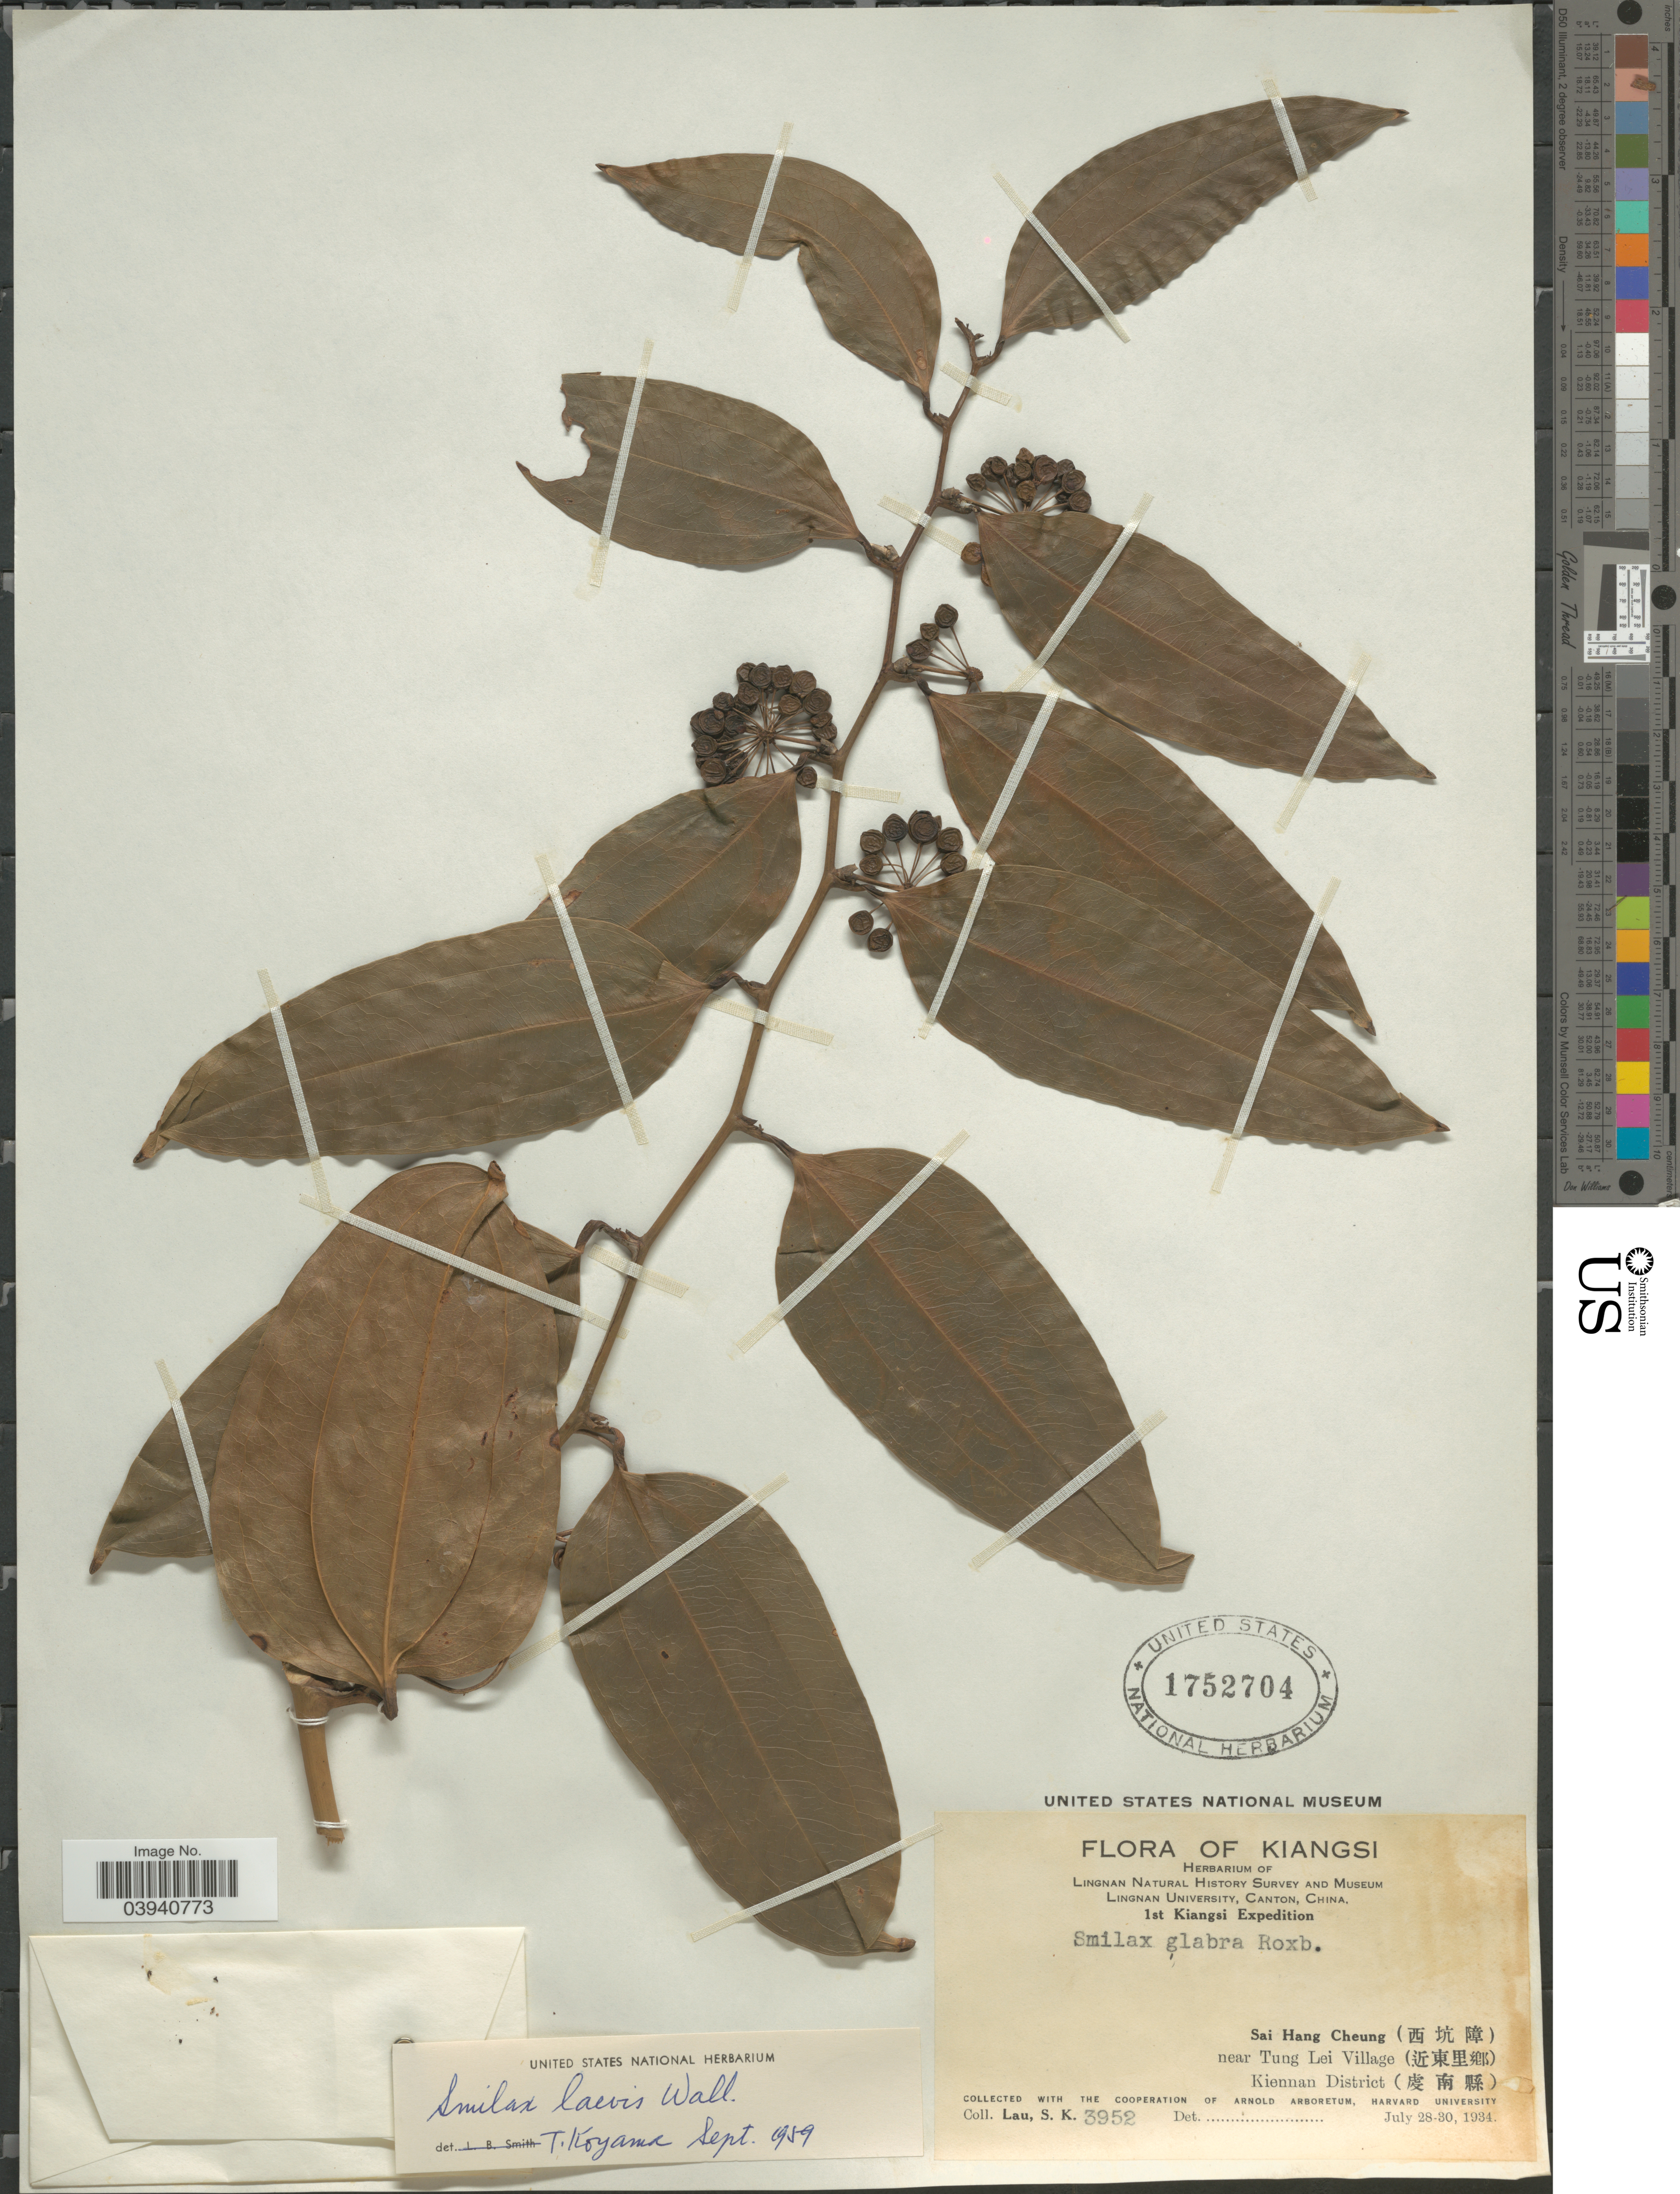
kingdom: Plantae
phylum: Tracheophyta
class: Liliopsida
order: Liliales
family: Smilacaceae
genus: Smilax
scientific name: Smilax glabra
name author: Roxb.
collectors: S. K. Lau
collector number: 3952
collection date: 1934-07-28/1934-07-30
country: China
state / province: Jiangxi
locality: Kiangsi. Sai Hang Cheung (X) near Tung Lei Village (X) Kiennan District (X).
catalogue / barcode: US 1752704